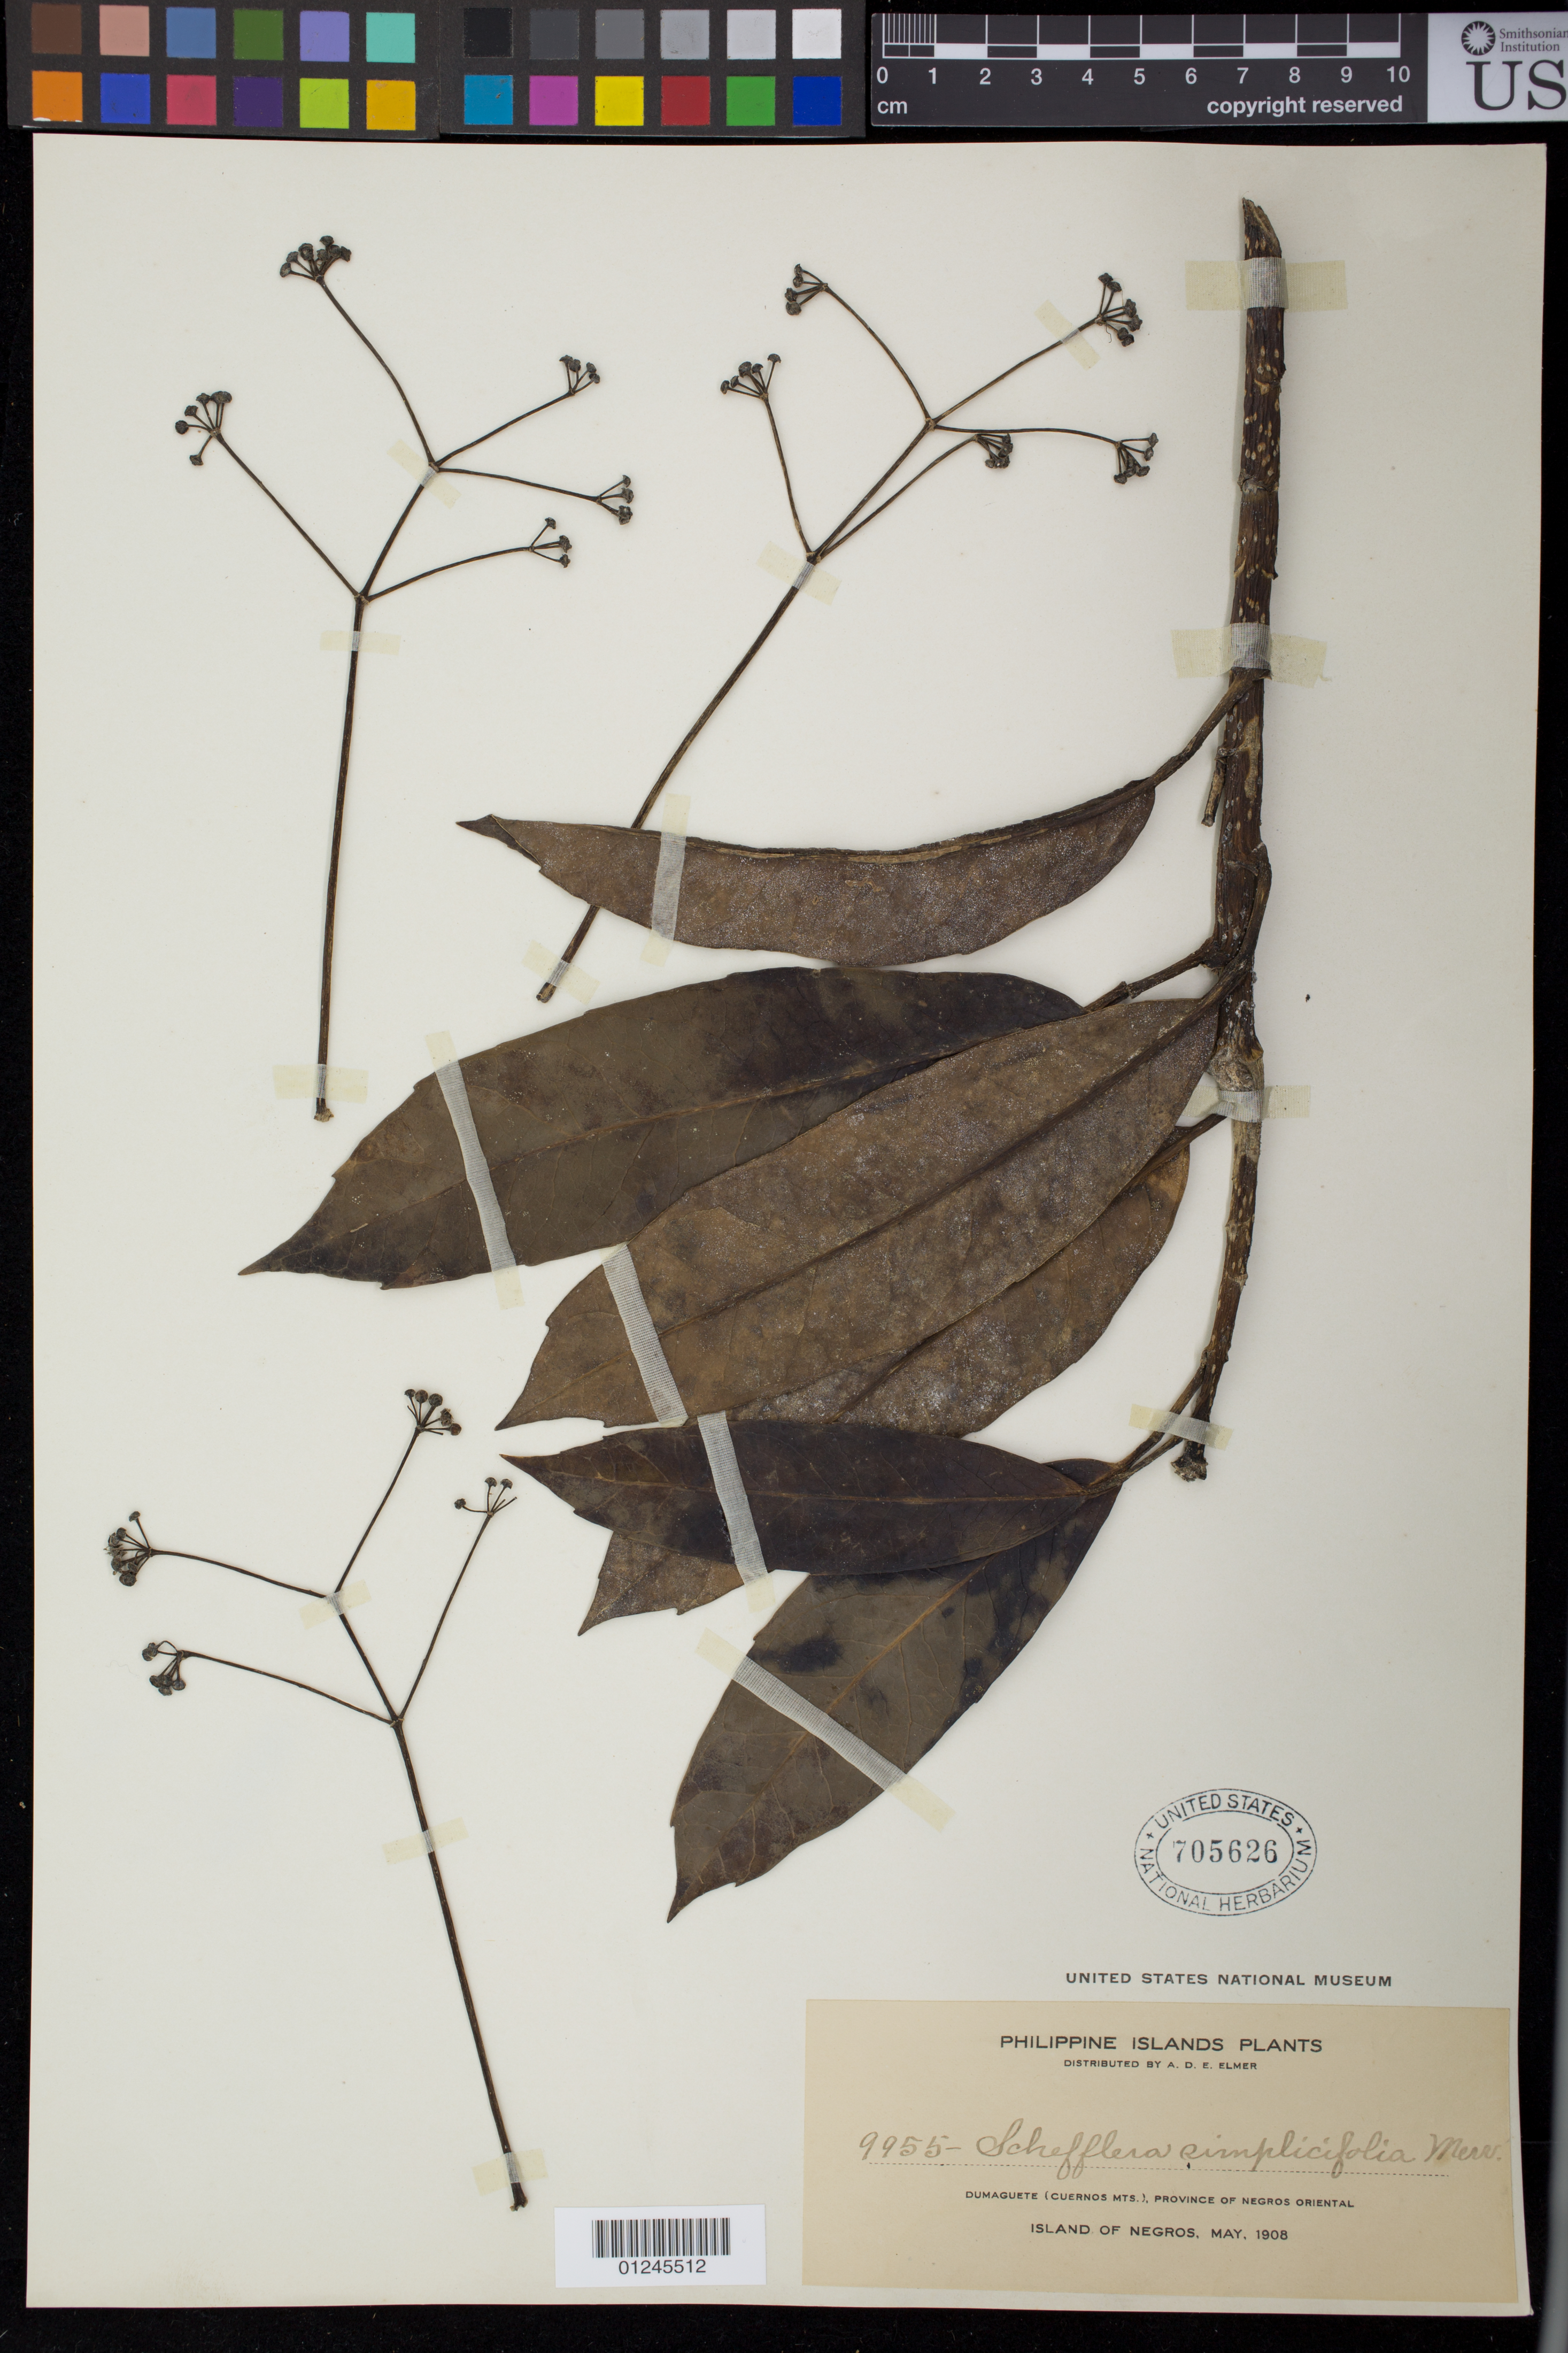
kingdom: Plantae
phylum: Tracheophyta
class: Magnoliopsida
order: Apiales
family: Araliaceae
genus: Schefflera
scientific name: Schefflera simplicifolia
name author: Merr.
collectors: A. D. E. Elmer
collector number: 9955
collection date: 1908-05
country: Philippines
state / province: Central Visayas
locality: Dumaguete (Cuernos Mts), Province of Negros Oriental, Island of Negros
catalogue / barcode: US 705626